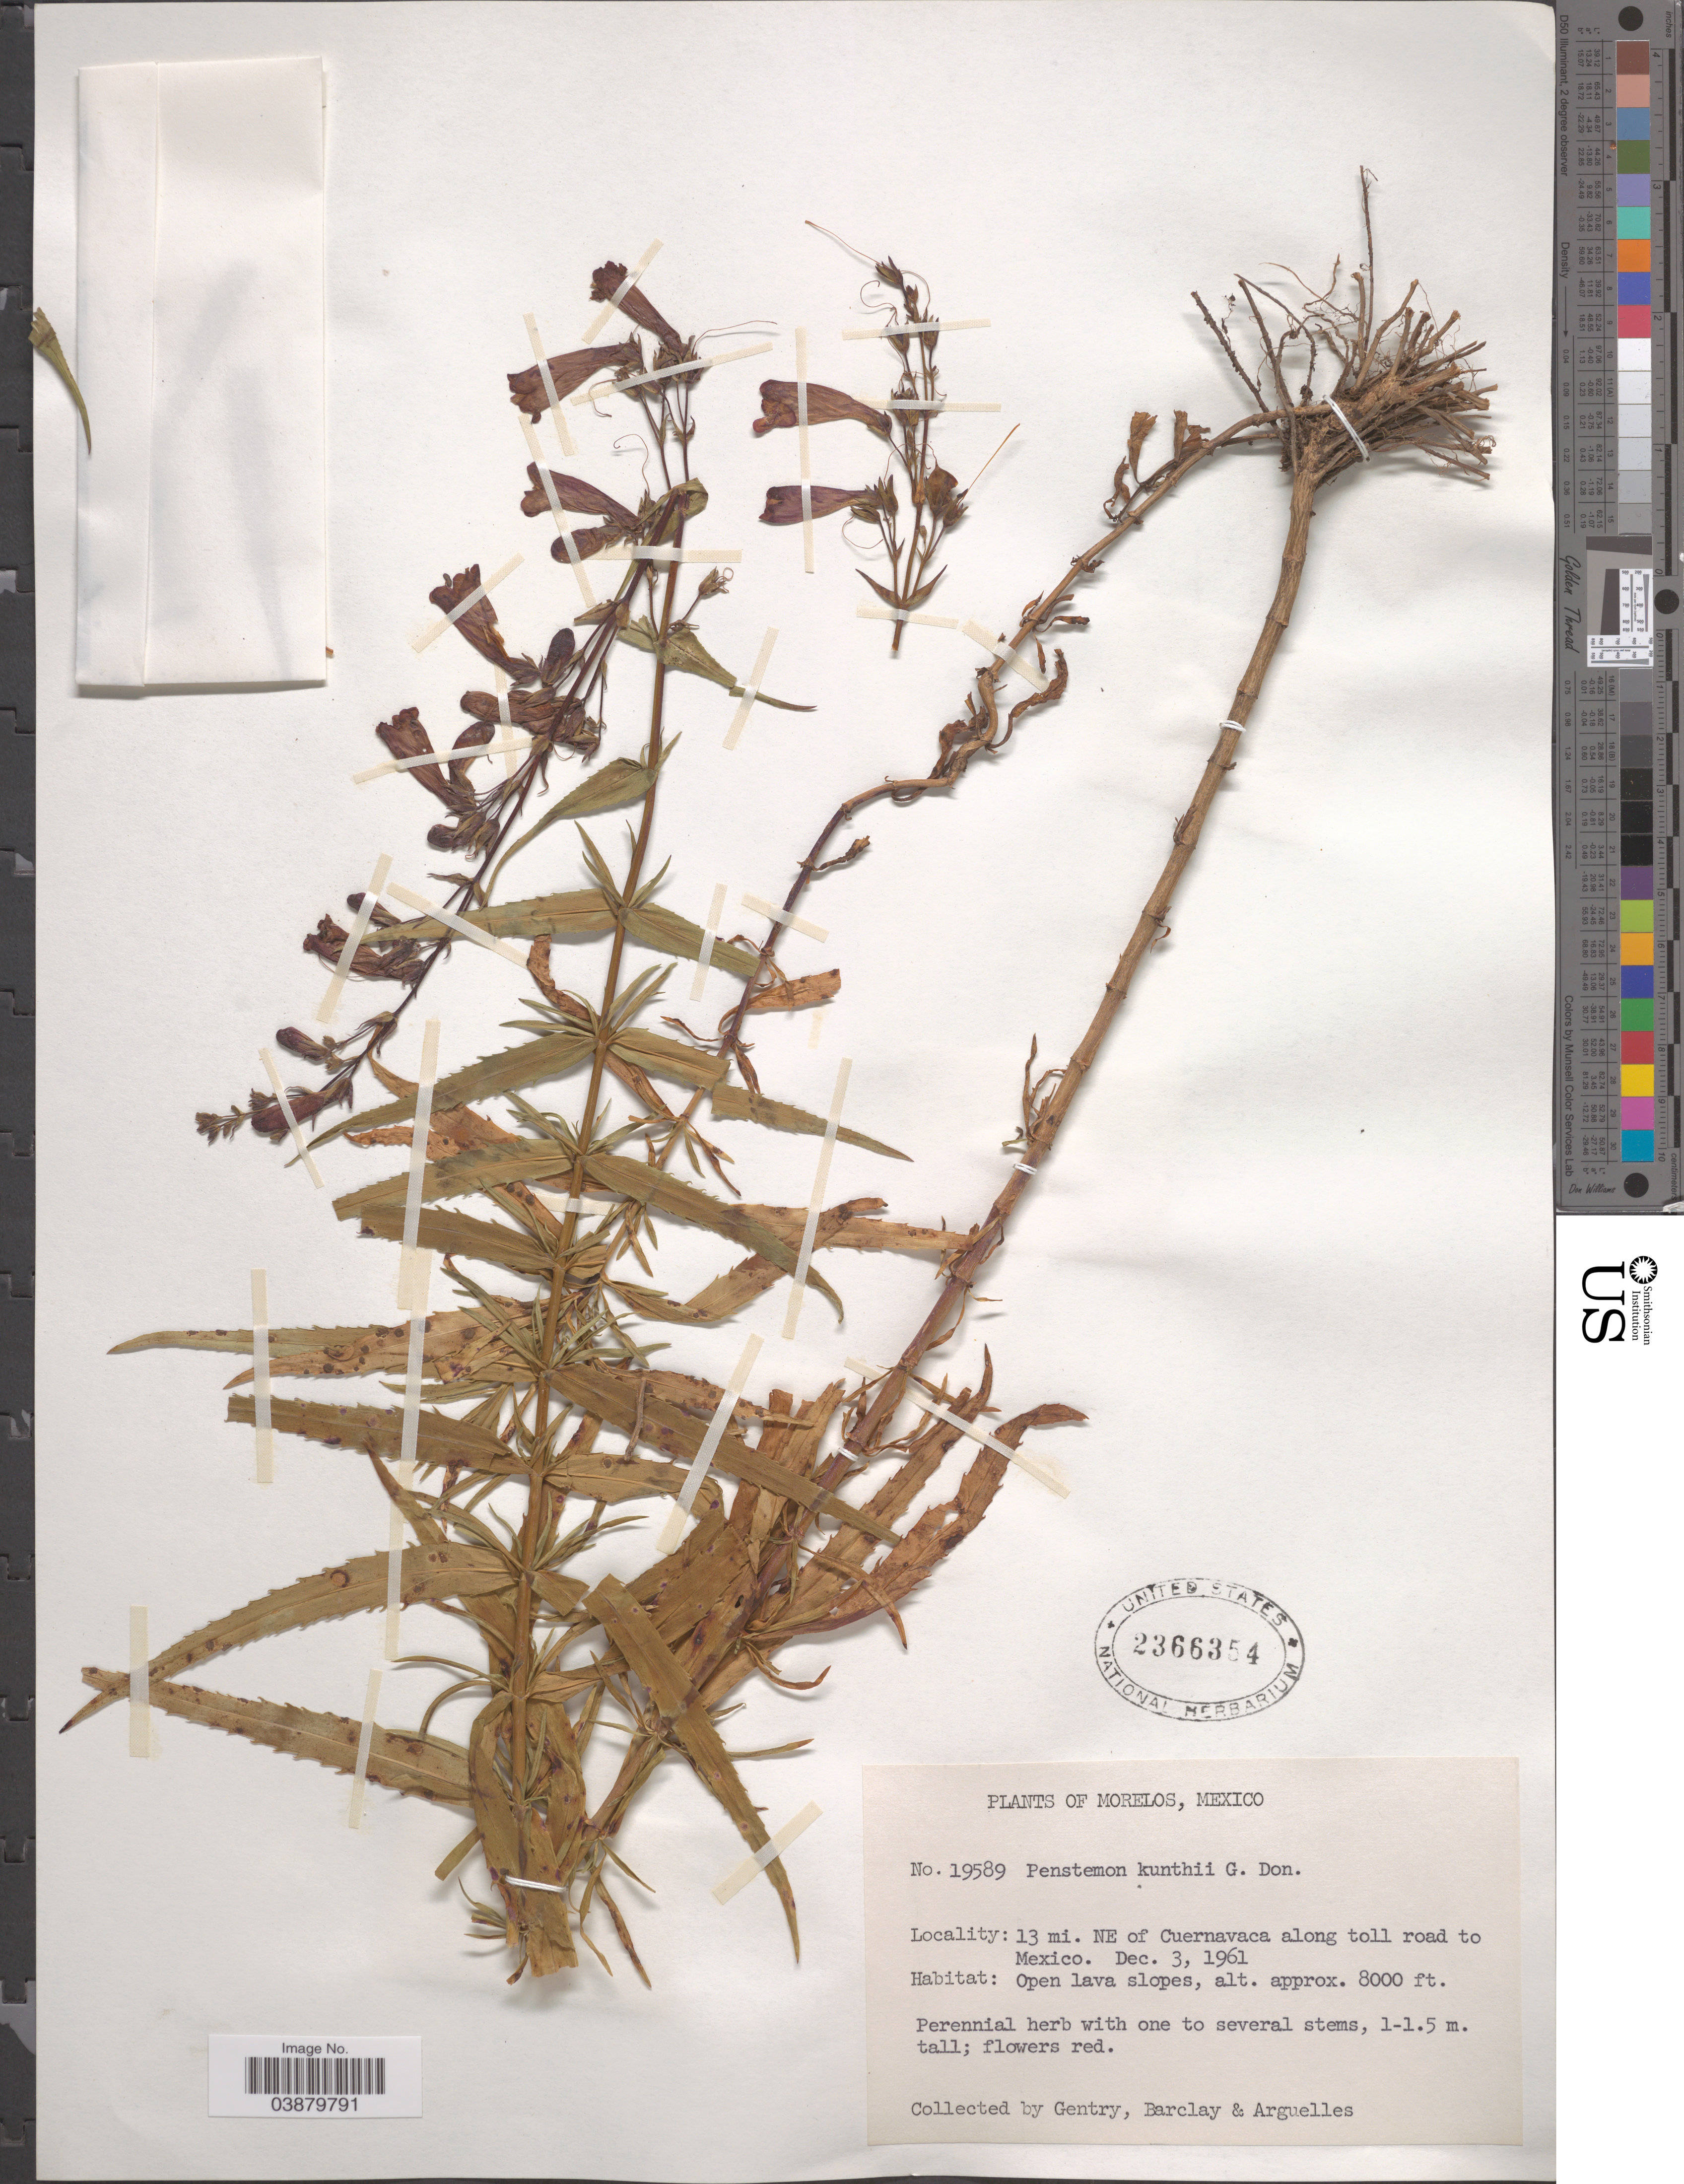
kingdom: Plantae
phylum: Tracheophyta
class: Magnoliopsida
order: Lamiales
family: Plantaginaceae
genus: Penstemon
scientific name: Penstemon kunthii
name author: G. Don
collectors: Gentry, --, -- Barclay & Arguelles, --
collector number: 19589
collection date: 1961-12-03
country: Mexico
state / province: Morelos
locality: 13 mi. NE of Cuernavaca along toll road to Mexico.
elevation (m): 2438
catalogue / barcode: US 2366354